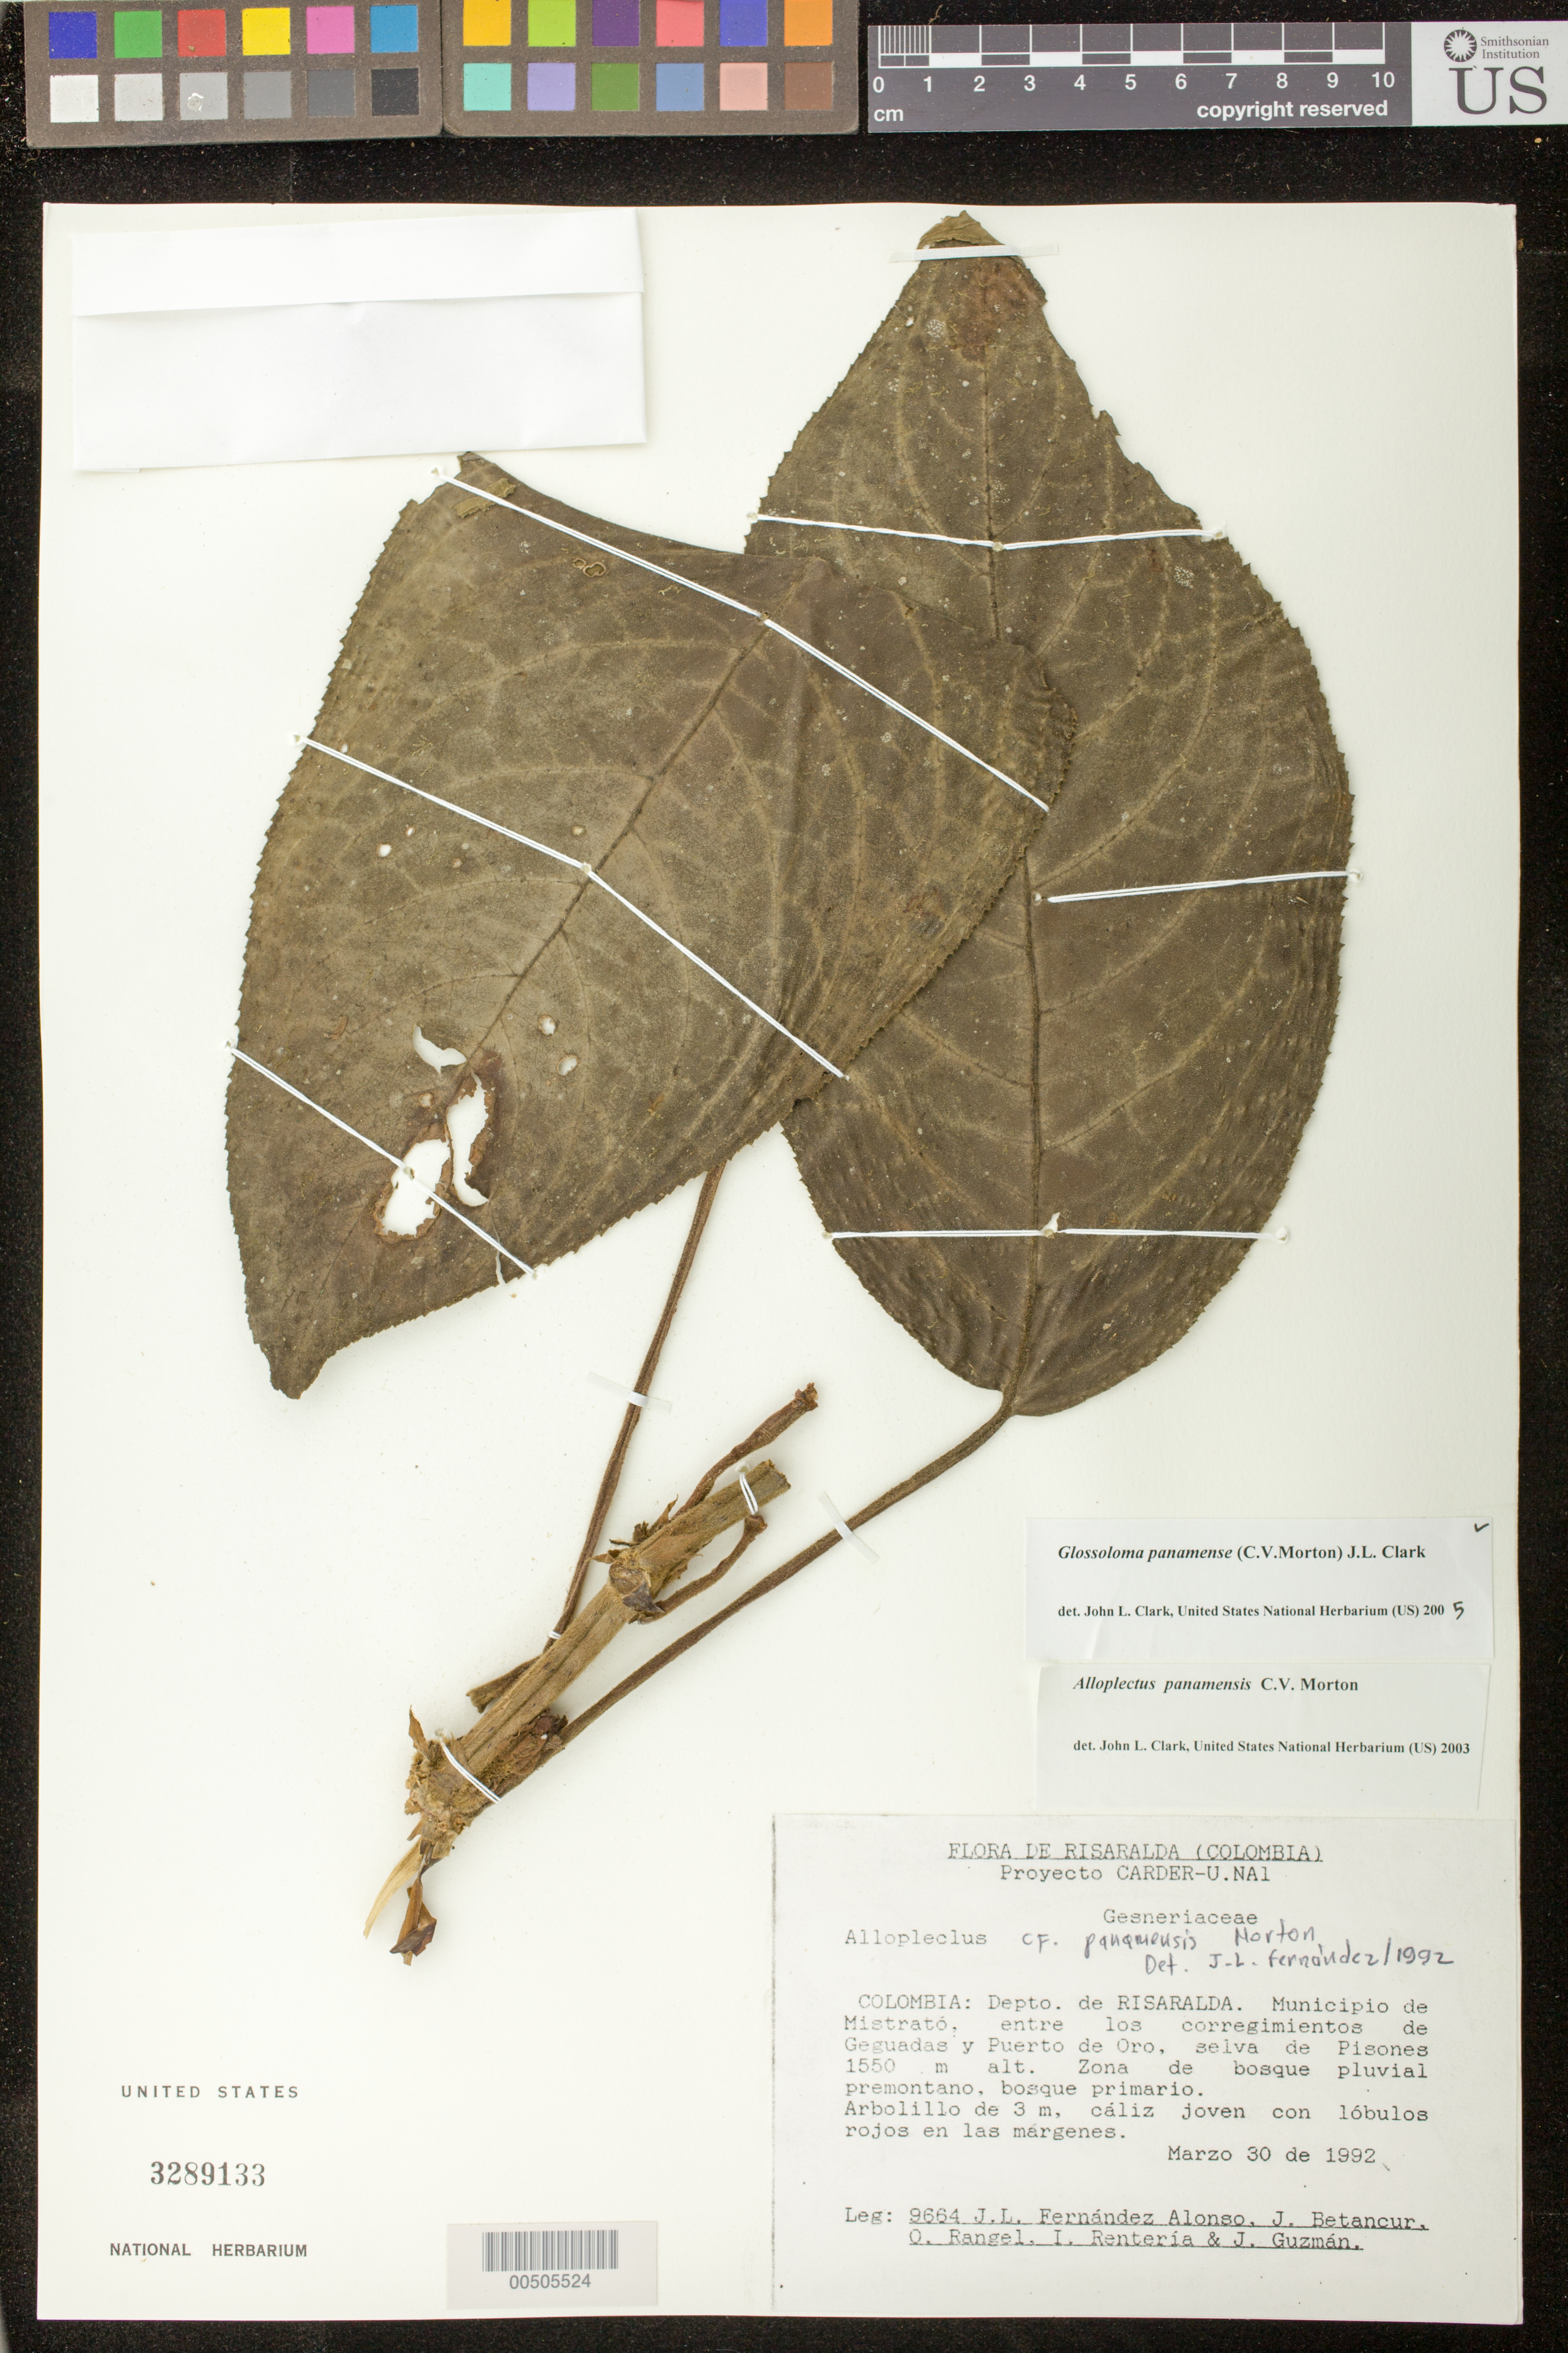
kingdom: Plantae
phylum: Tracheophyta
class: Magnoliopsida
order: Lamiales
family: Gesneriaceae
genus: Glossoloma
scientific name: Glossoloma schultzei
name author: (Mansf.) J.L. Clark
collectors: J. L. Fernández-Alonso, J. C. Betancur, J. O. Rangel Ch., I. Renteria & J. Guzman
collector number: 9664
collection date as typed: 30 Mar 1992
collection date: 1992-03-30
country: Colombia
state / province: Risaralda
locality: Municipio de Mistrató, entre los corregimientos de Geguadas y Puerto de Oro, selva de Pisones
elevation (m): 1550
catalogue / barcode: US 3289133